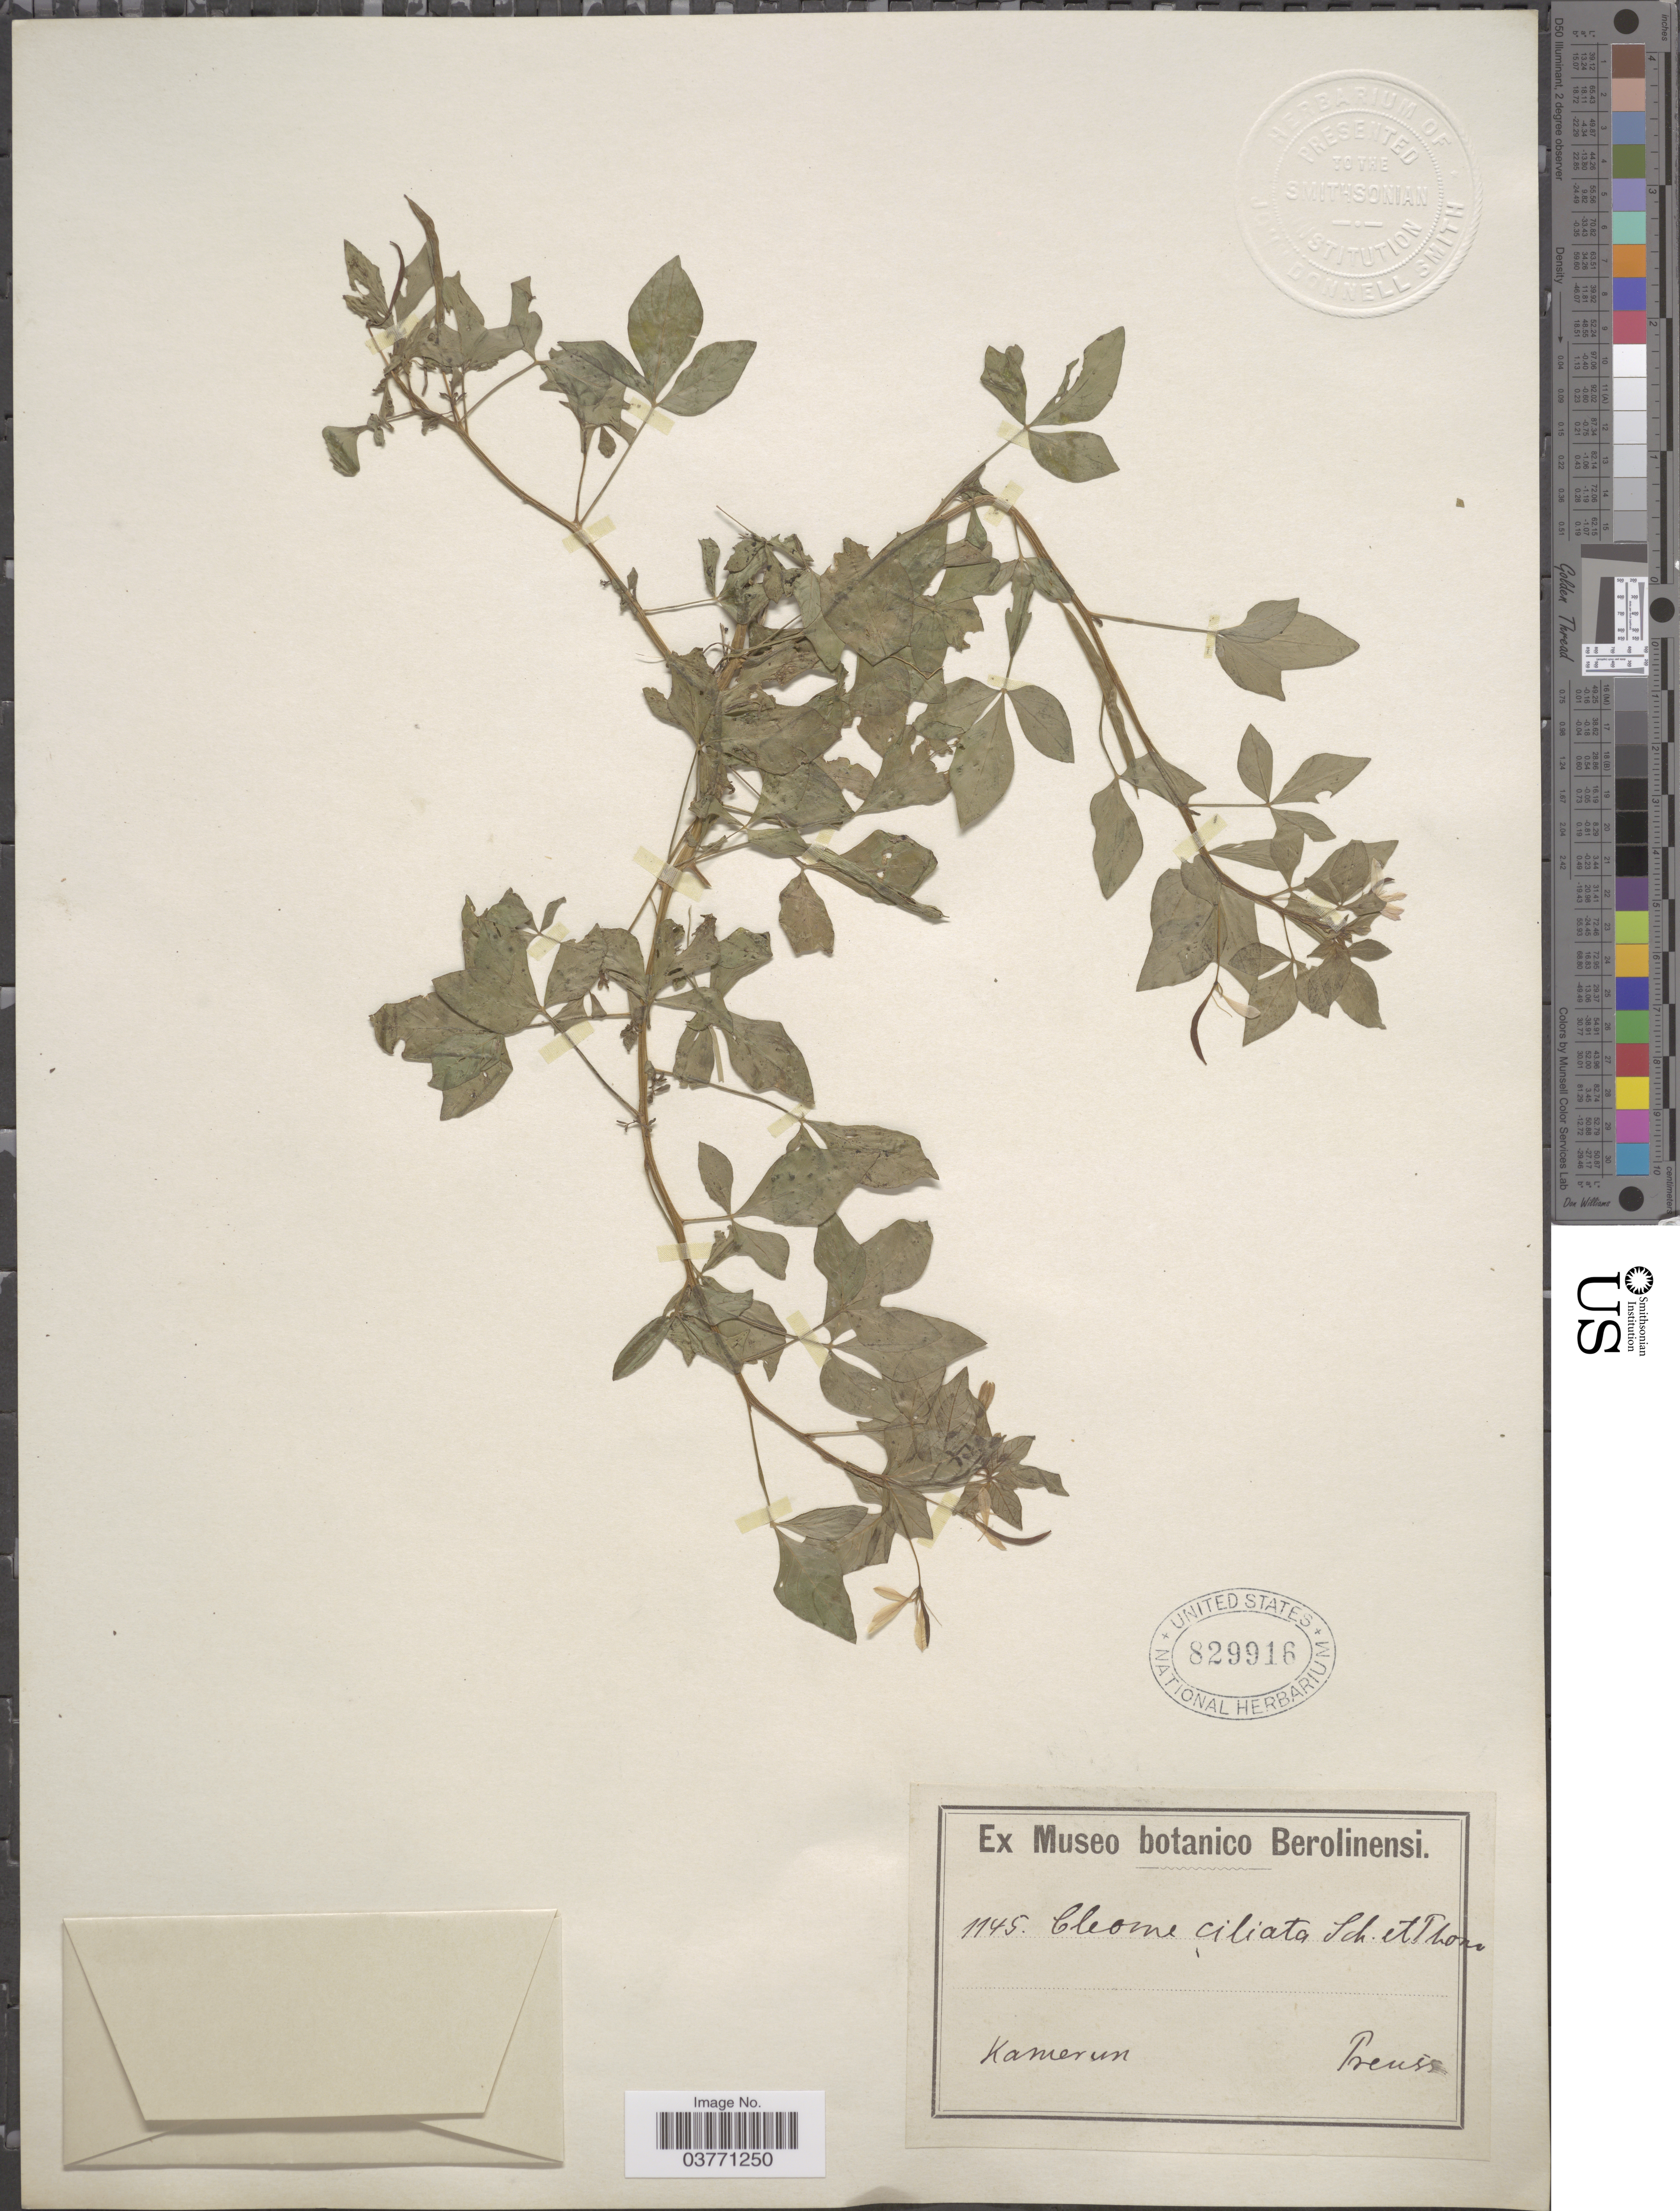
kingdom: Plantae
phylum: Tracheophyta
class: Magnoliopsida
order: Brassicales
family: Cleomaceae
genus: Sieruela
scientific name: Sieruela rutidosperma var. rutidosperma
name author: (DC.) Roalson & J.C. Hall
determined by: Strong, Mark T., (BOT), Smithsonian Institution - National Museum of Natural History (UNITED STATES)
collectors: C. Preuss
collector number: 1145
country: Cameroon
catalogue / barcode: US 829916